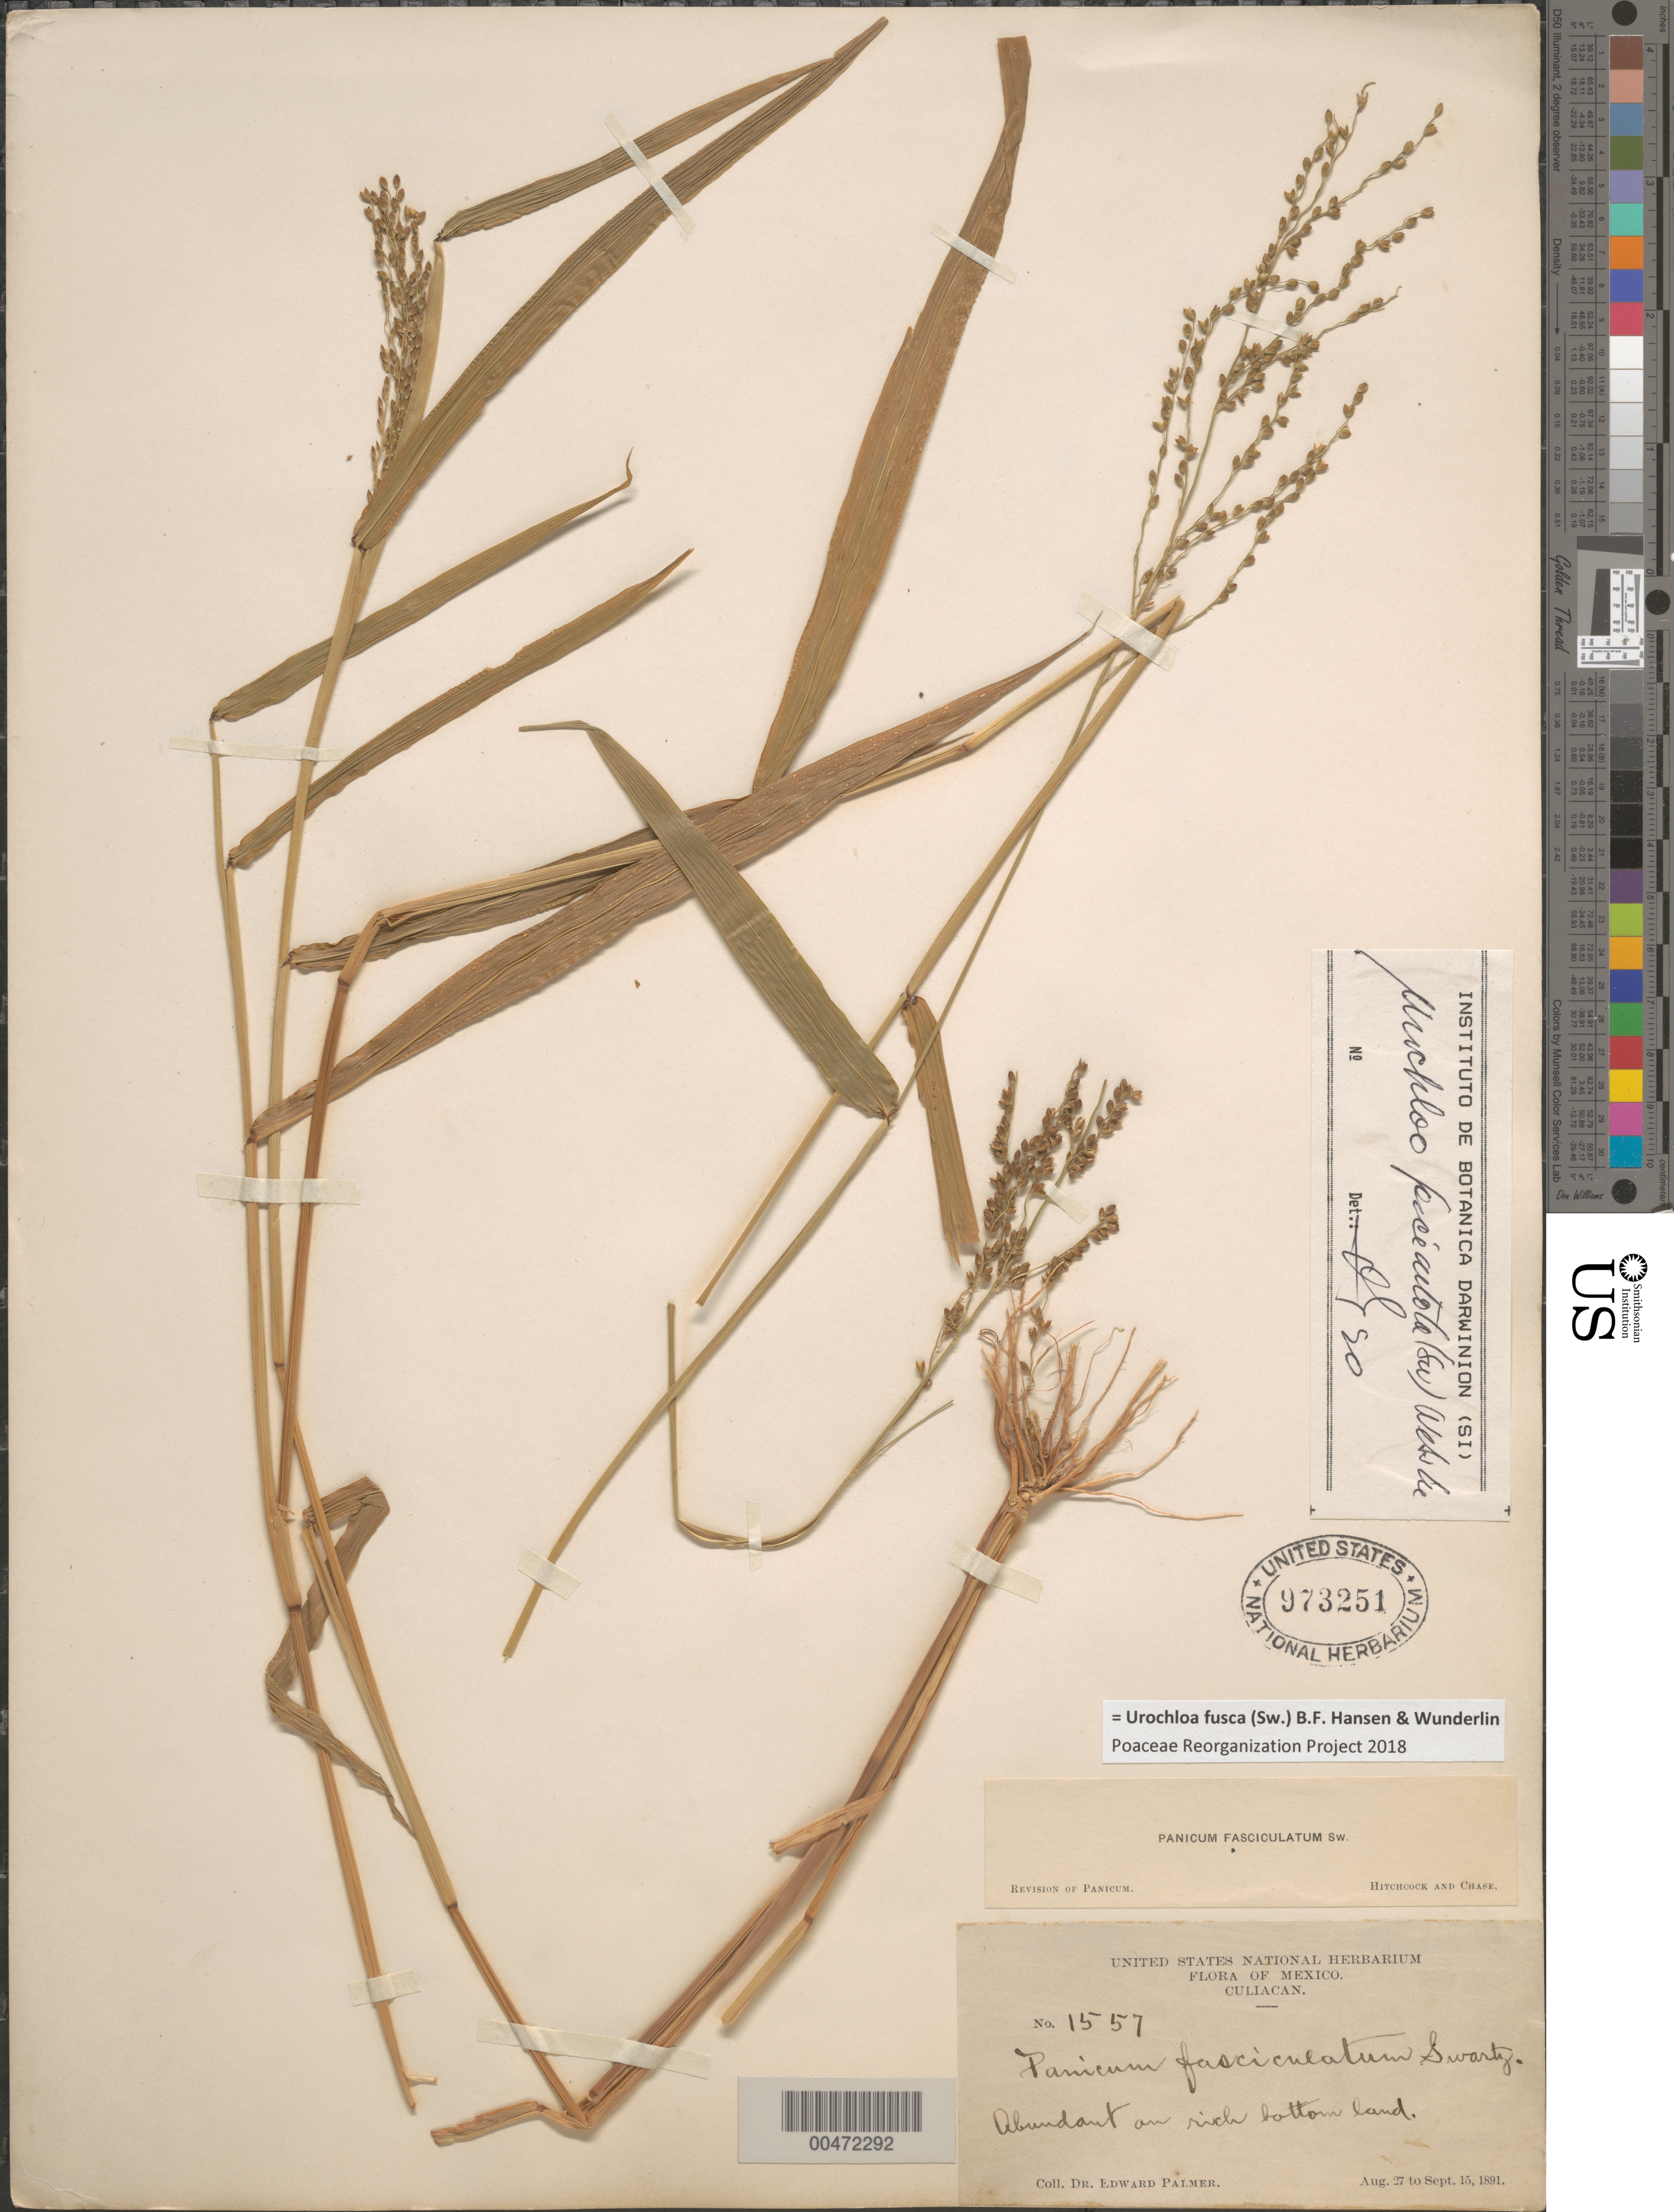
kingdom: Plantae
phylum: Tracheophyta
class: Liliopsida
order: Poales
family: Poaceae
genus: Urochloa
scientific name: Urochloa fusca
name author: (Sw.) B.F. Hansen & Wunderlin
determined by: Poaceae Reorganization Project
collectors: E. Palmer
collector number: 1557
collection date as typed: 27 Aug 1891 to 15 Sep 1891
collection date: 1891-08-27/1891-09-15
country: Mexico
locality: Culiacan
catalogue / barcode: US 973251